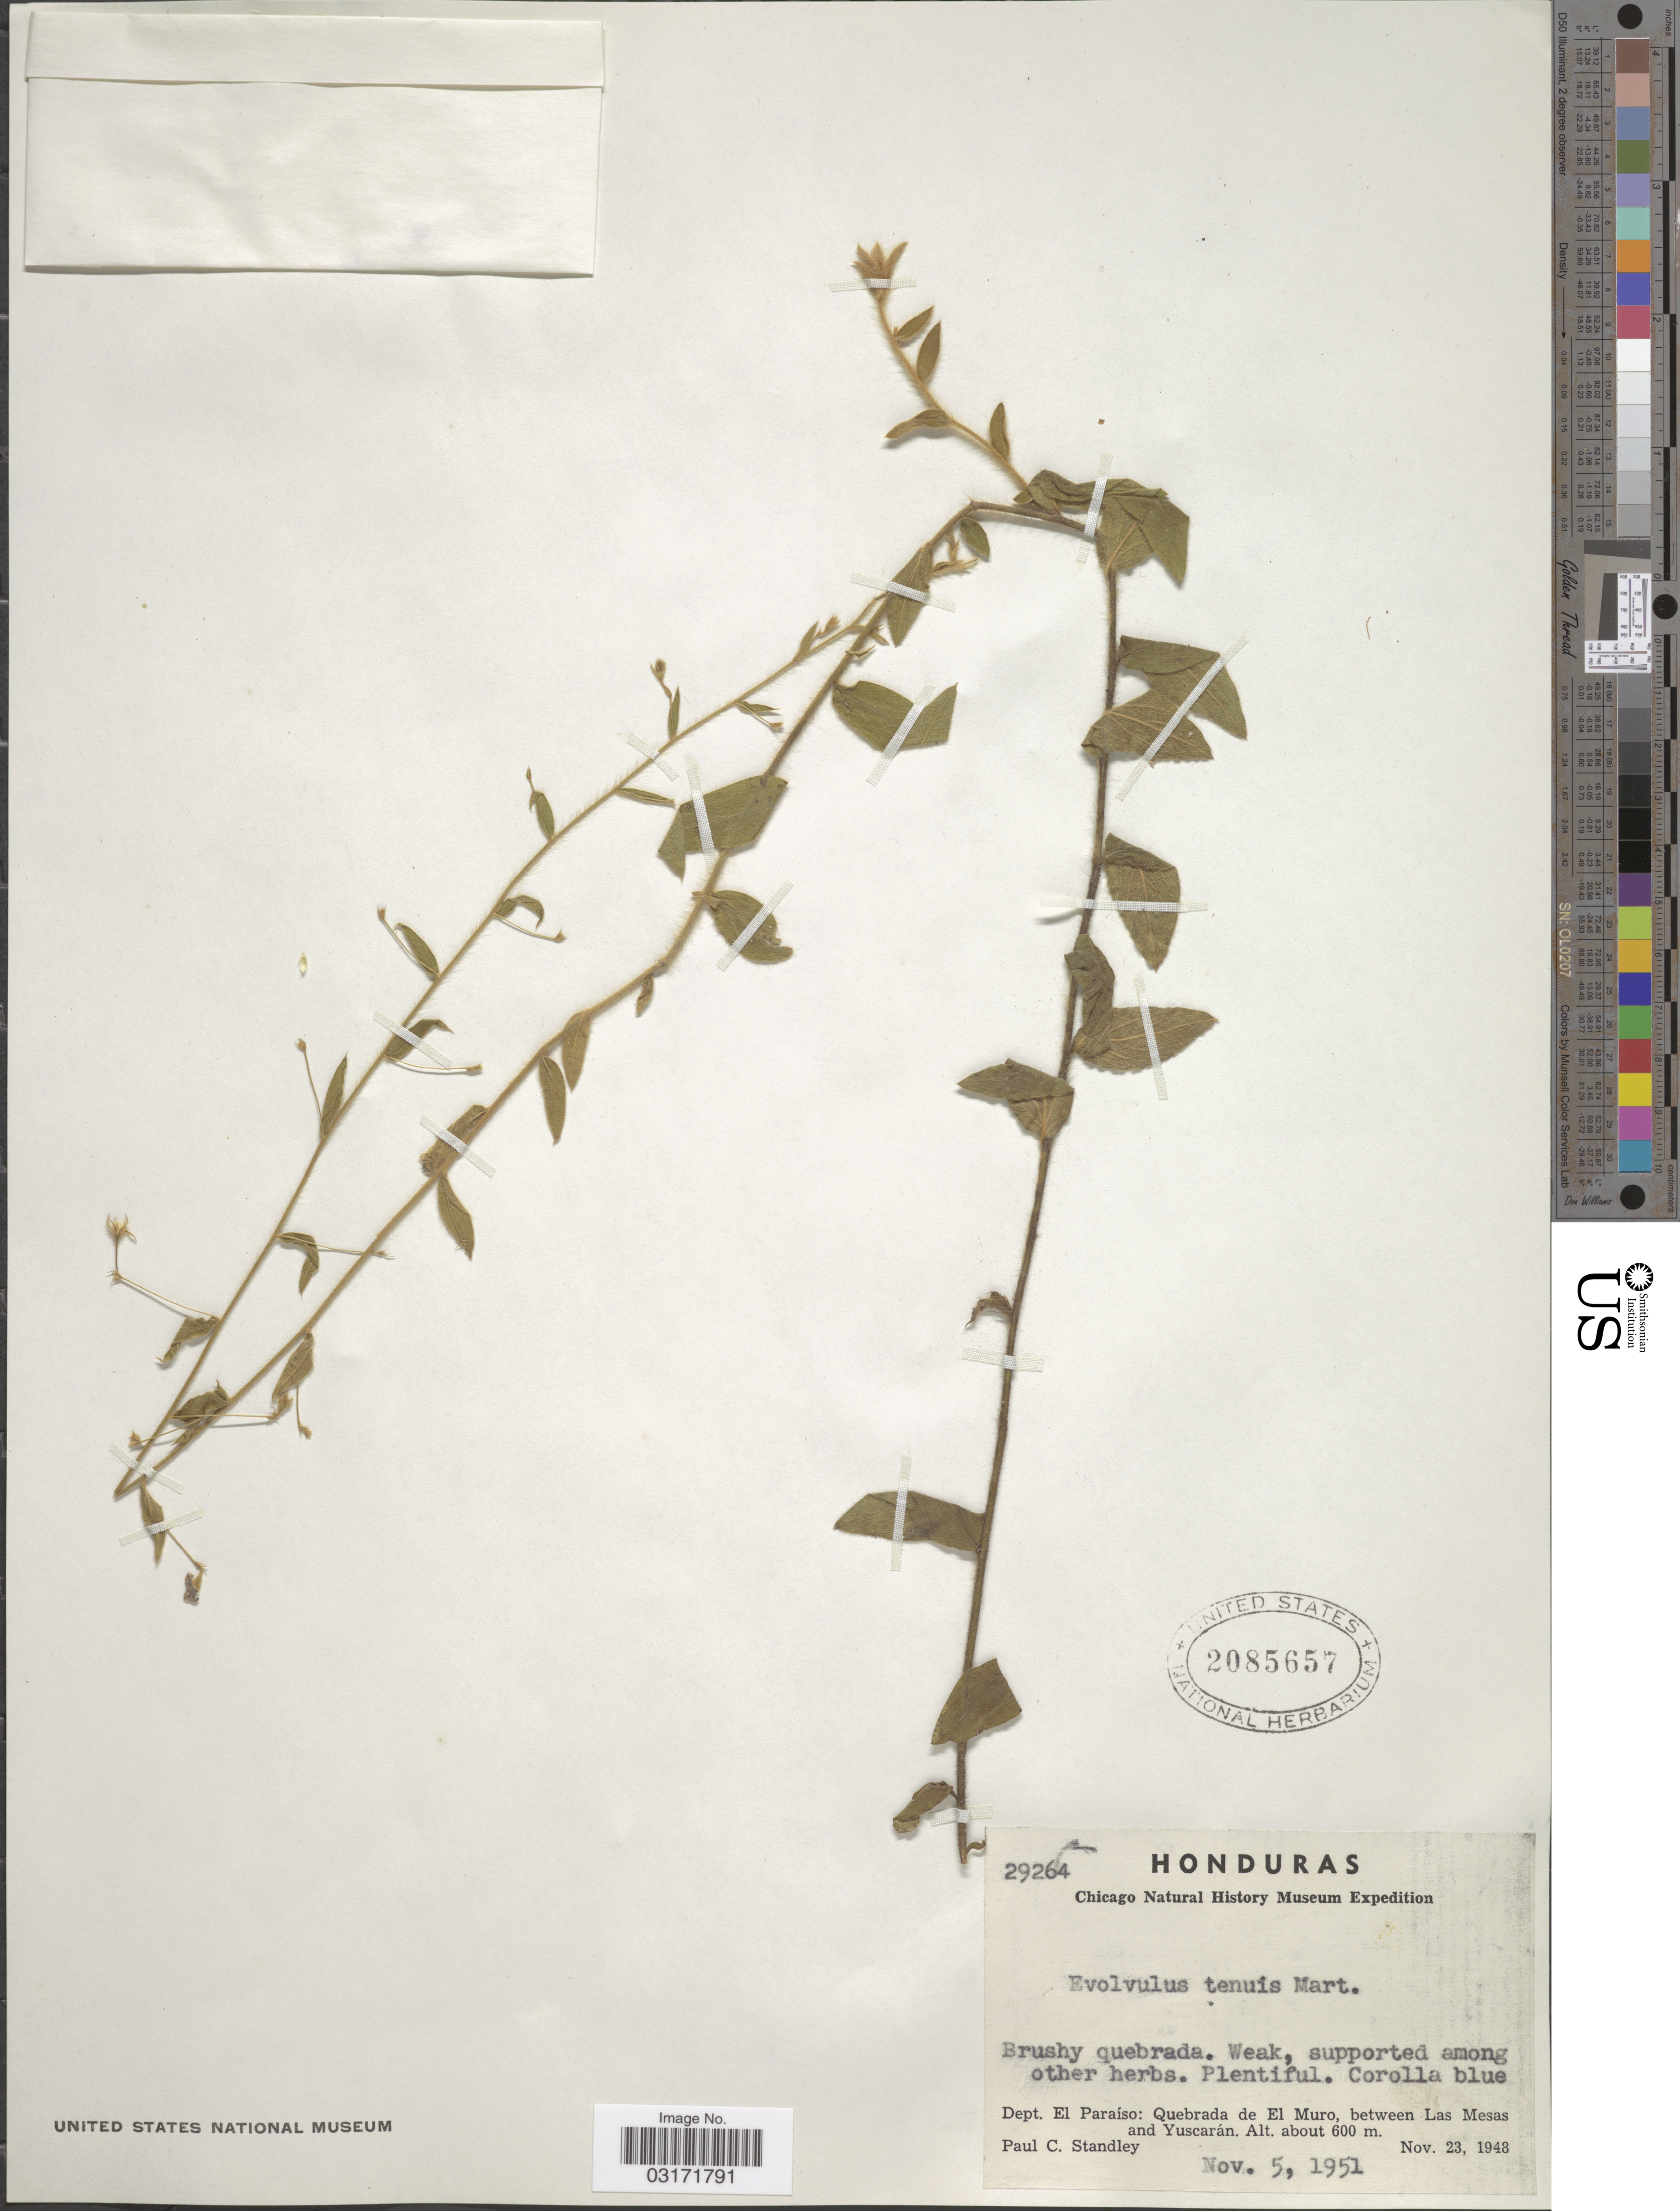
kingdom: Plantae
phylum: Tracheophyta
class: Magnoliopsida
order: Solanales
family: Convolvulaceae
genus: Evolvulus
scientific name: Evolvulus tenuis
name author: Mart. ex Choisy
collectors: P. C. Standley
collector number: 29264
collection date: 1951-11-05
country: Honduras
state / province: El Paraíso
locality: Dept. El Paraíso: Quebrada de El Muro, between Las Mesas and Yuscarán.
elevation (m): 600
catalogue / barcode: US 2085657